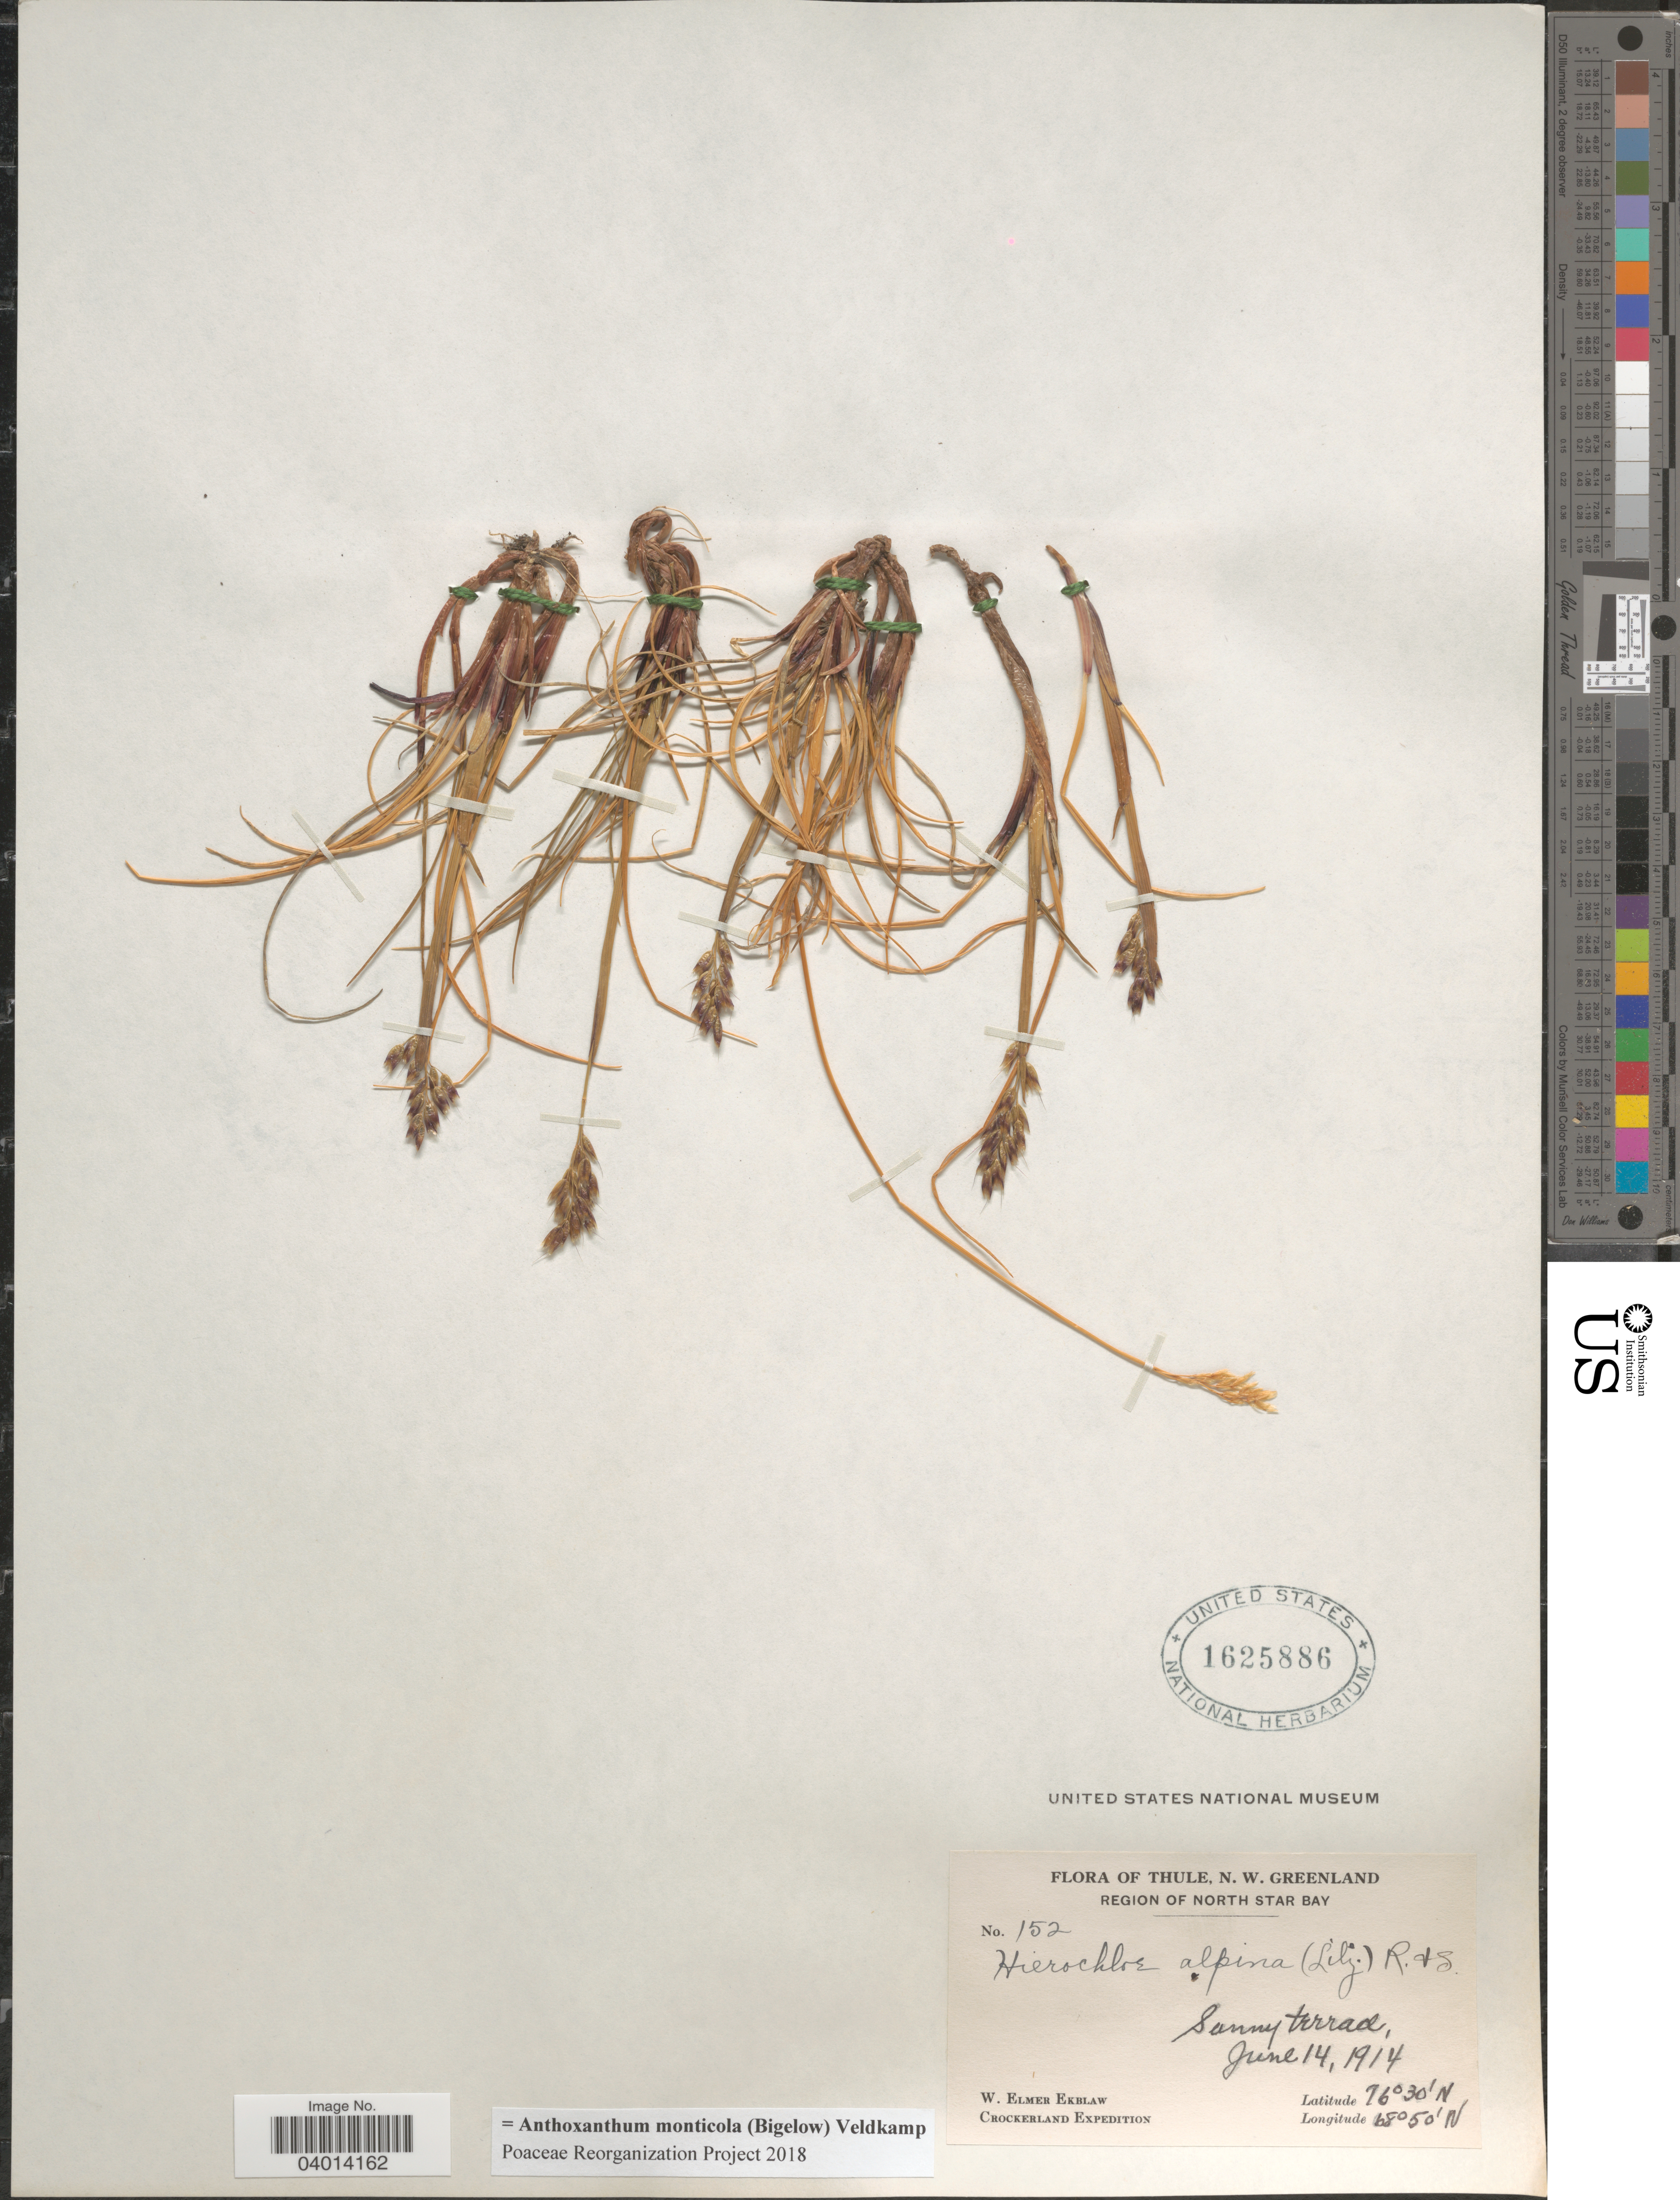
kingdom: Plantae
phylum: Tracheophyta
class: Liliopsida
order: Poales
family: Poaceae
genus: Anthoxanthum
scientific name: Anthoxanthum monticola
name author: (Bigelow) Veldkamp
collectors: W. Ekblaw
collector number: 152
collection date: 1914-06-14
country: Greenland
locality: Thule, N. W. Greenland. Region of North Star Bay. Sunny terrace.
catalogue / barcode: US 1625886